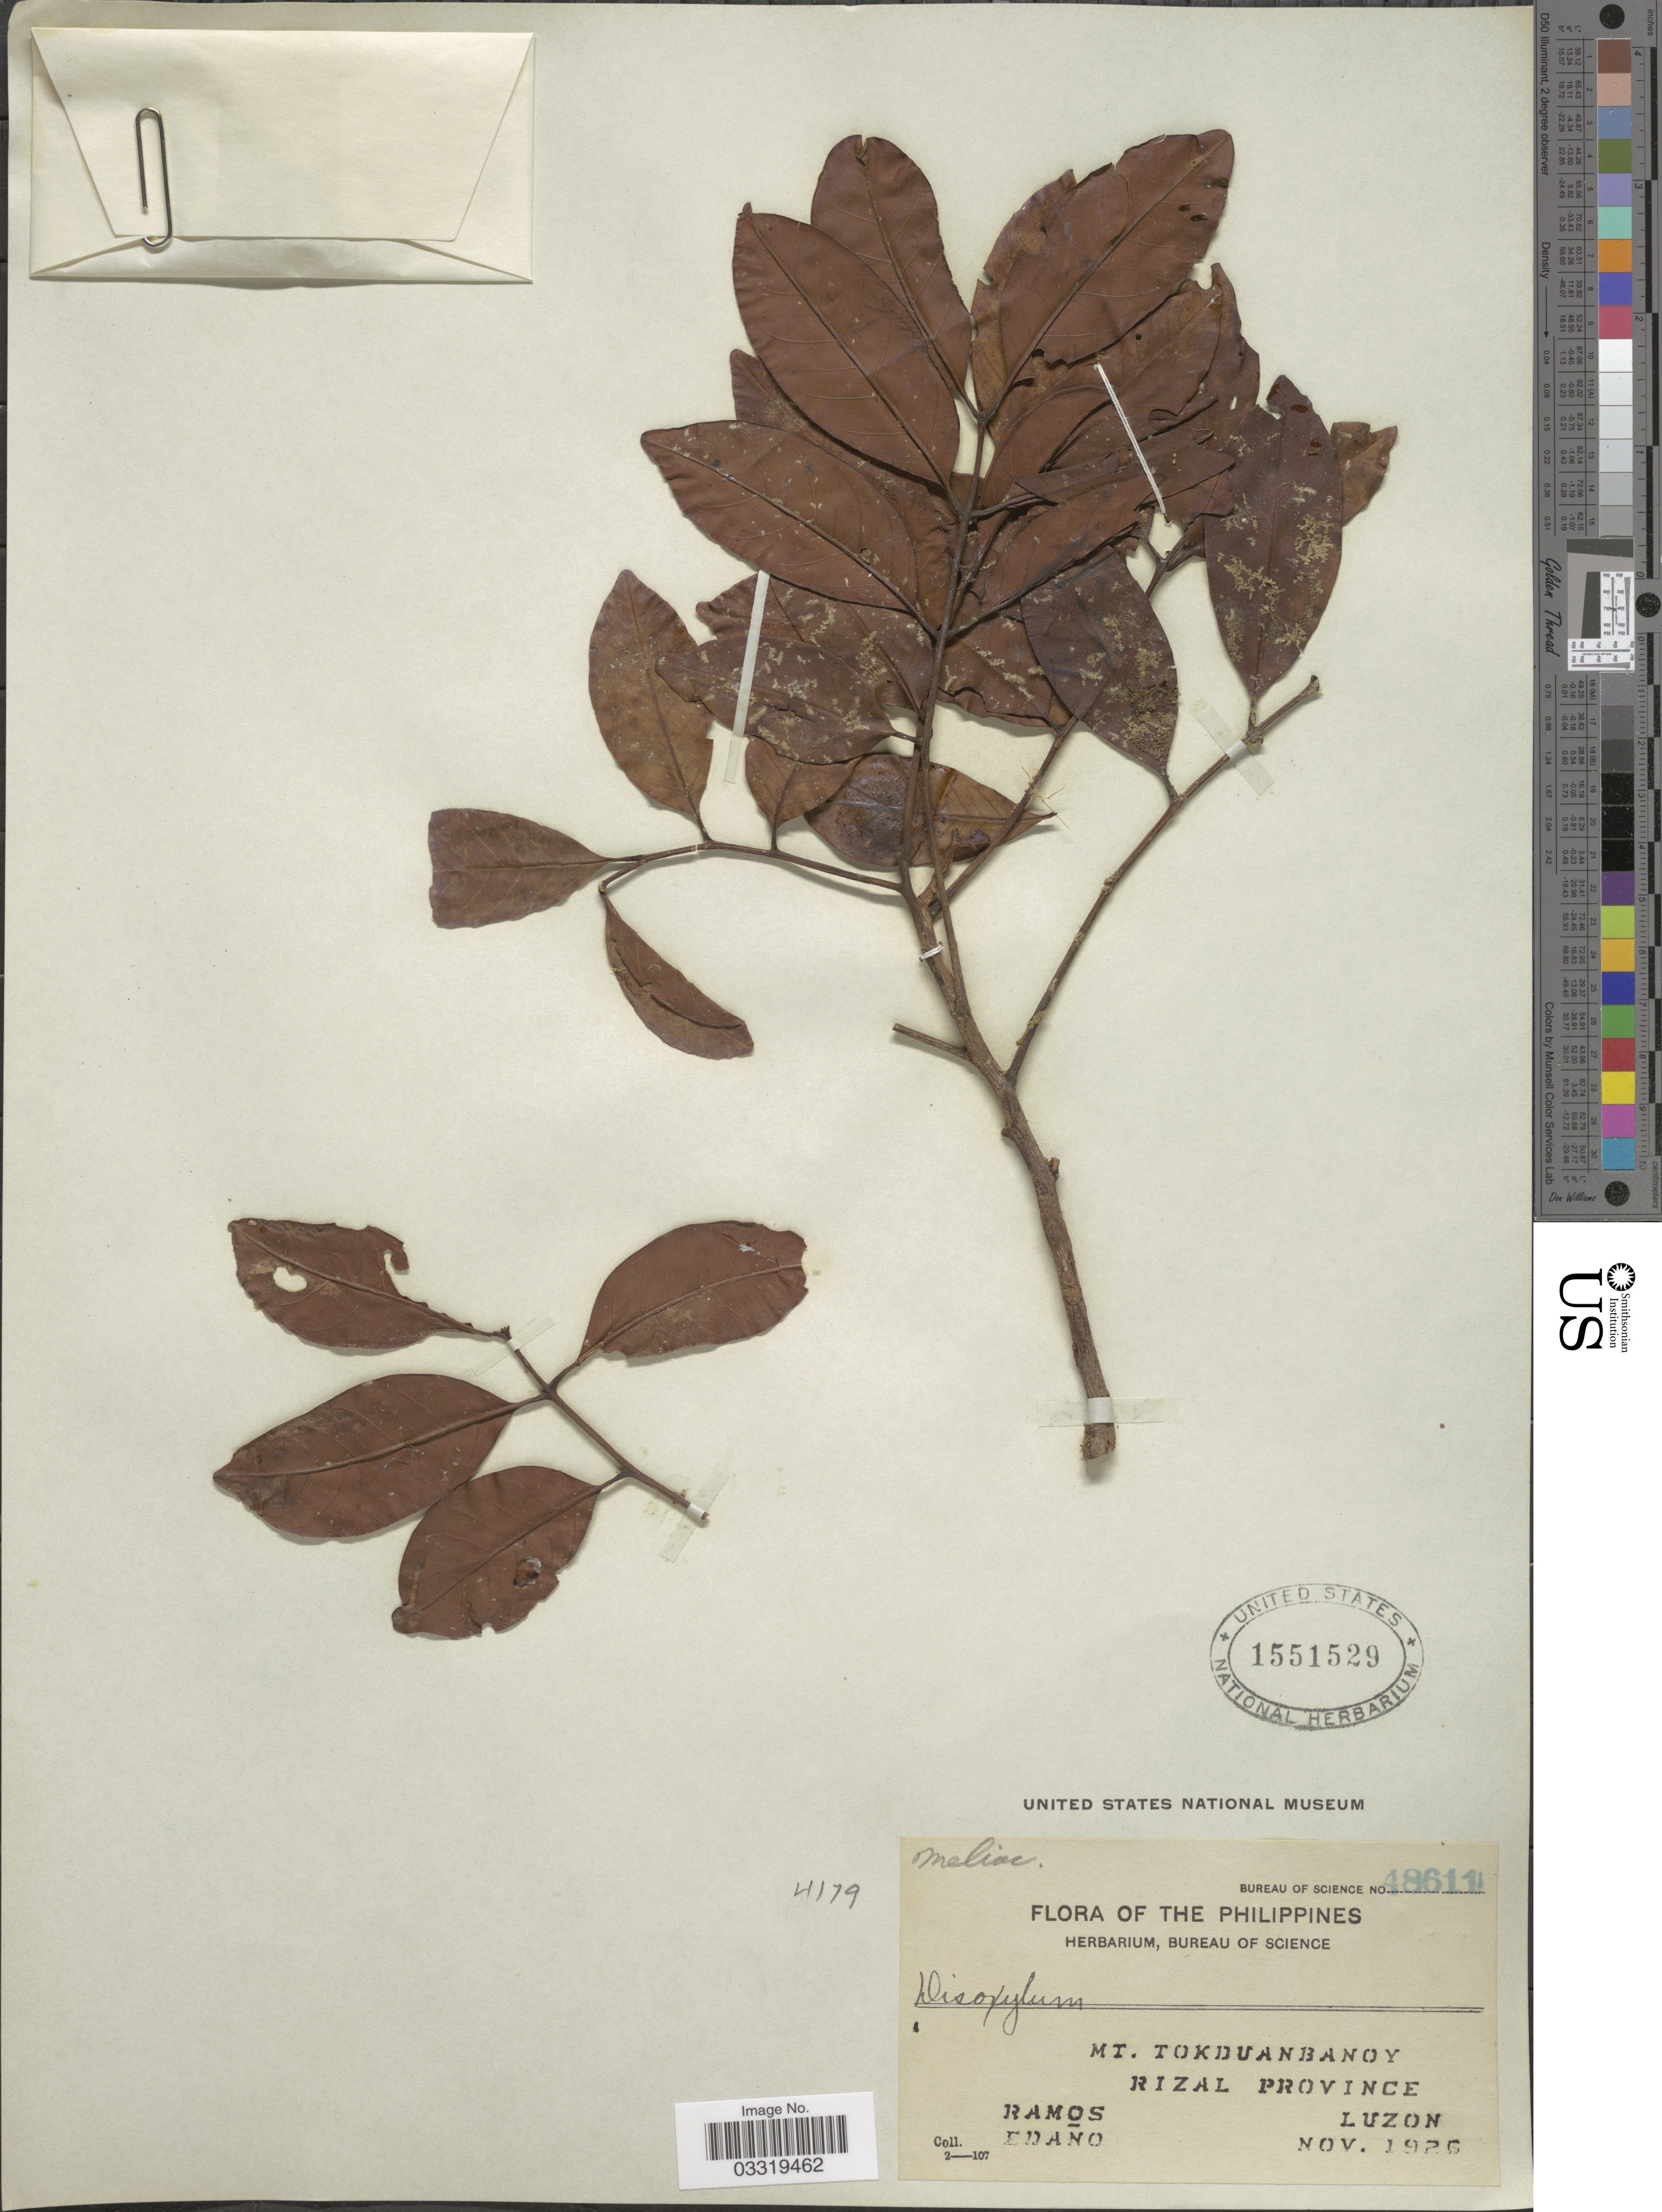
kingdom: Plantae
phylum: Tracheophyta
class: Magnoliopsida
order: Sapindales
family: Meliaceae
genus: Dysoxylum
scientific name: Dysoxylum sp.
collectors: -. Ramos & -. Edano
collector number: Bureau of Science 48611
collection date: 1926-11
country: Philippines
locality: Mt. Tokduanbanoy, Rizal Province, Luzon.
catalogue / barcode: US 1551529